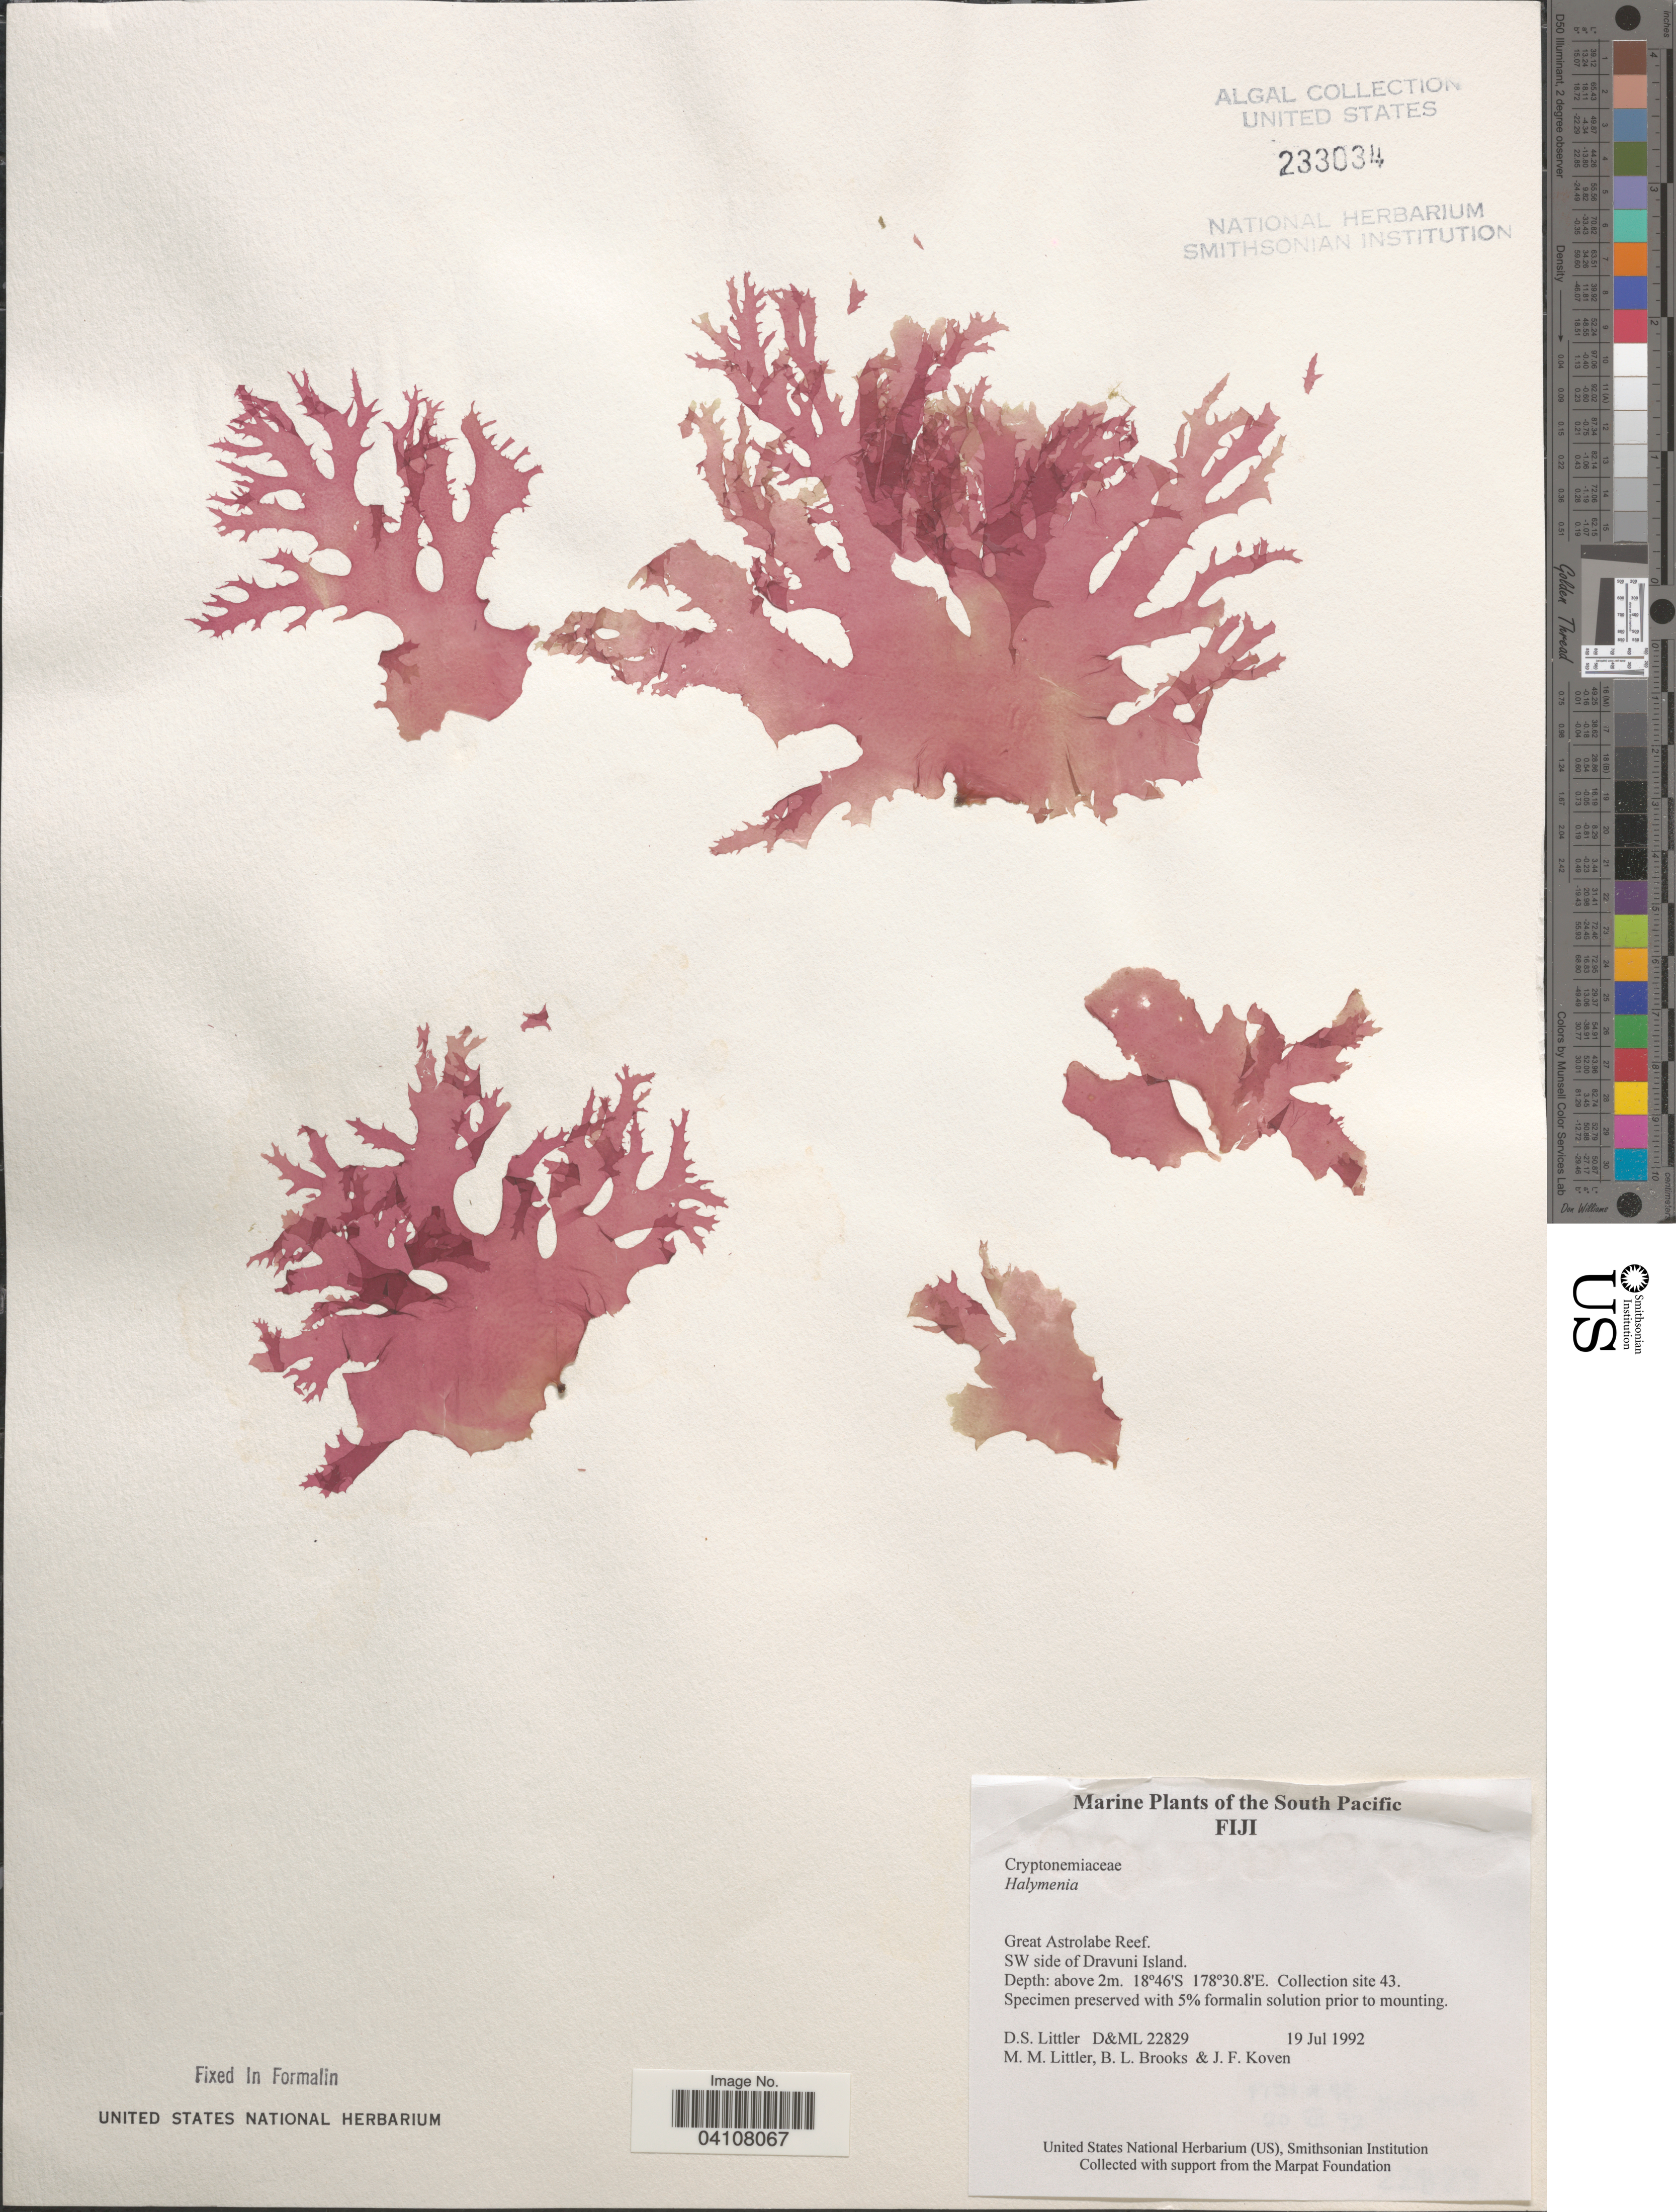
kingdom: Plantae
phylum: Rhodophyta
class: Florideophyceae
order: Halymeniales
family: Halymeniaceae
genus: Halymenia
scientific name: Halymenia sp.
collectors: D. S. Littler, B. Brooks & J. Koven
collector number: D&ML22829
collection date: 1992-07-19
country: Fiji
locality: The South Pacific. Great Astrolabe Reef. SW side of Dravuni Island. Collection site 43.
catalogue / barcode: US 233034